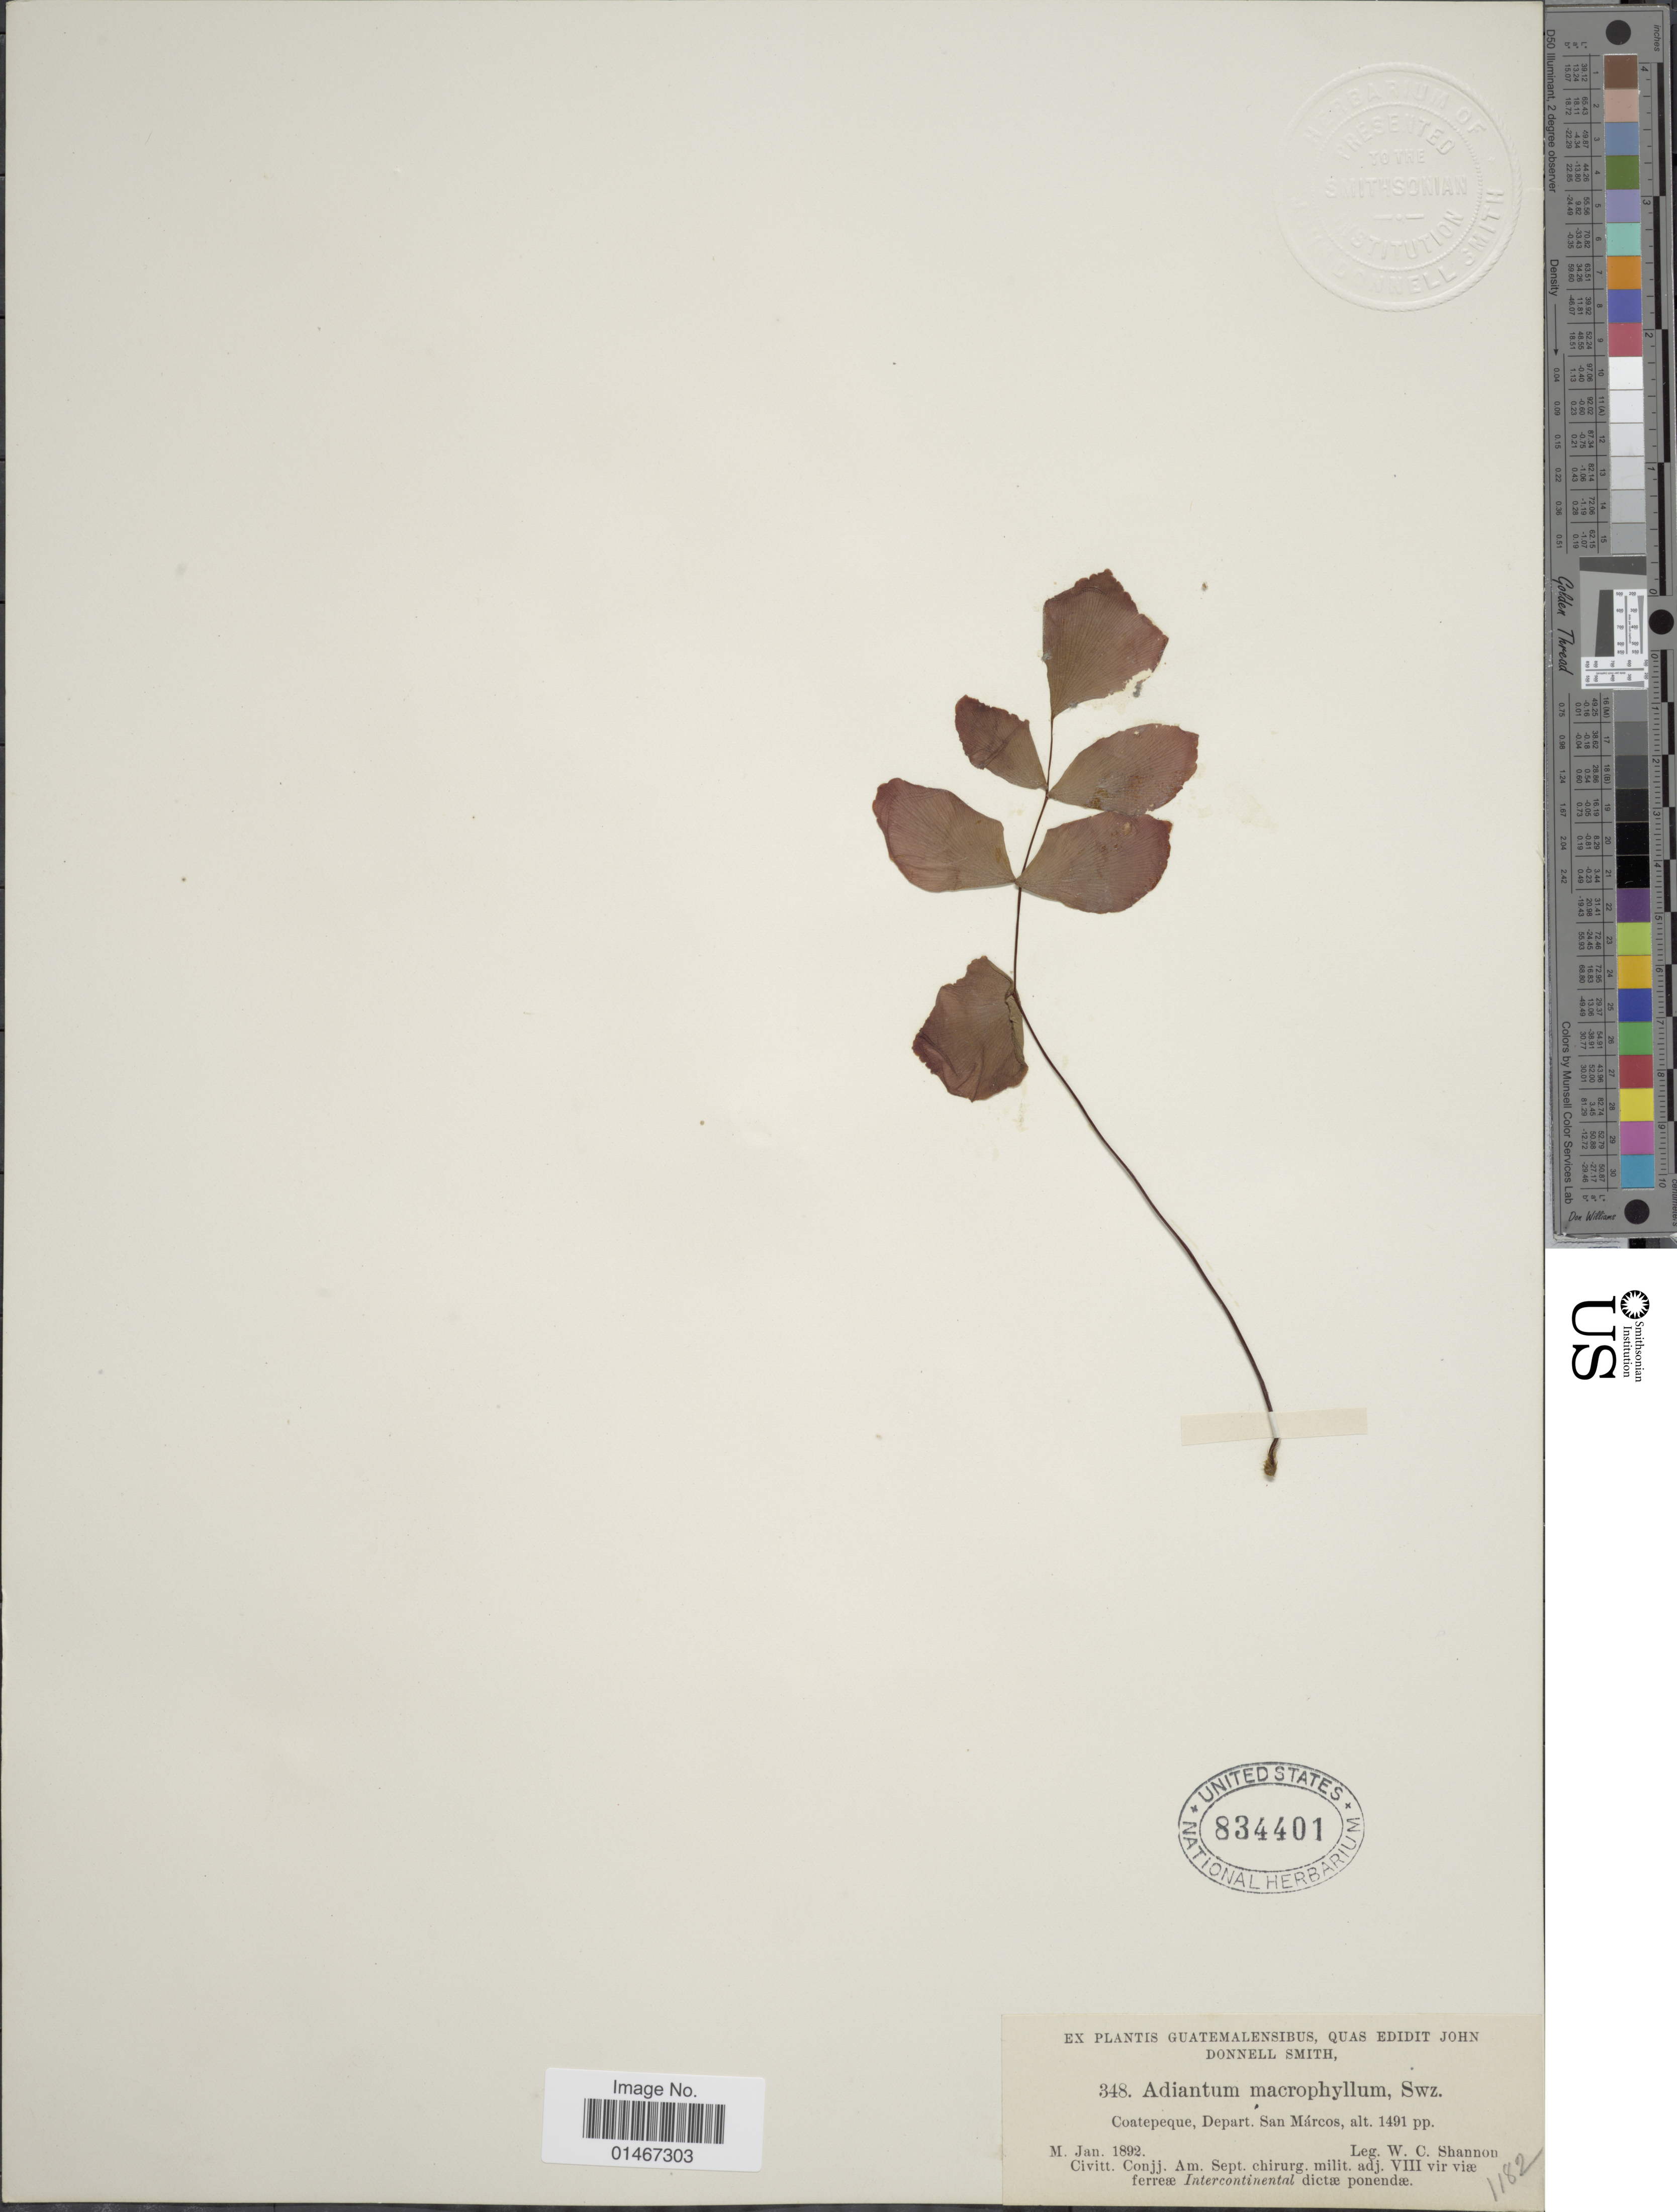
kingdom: Plantae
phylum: Tracheophyta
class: Polypodiopsida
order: Polypodiales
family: Pteridaceae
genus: Adiantum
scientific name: Adiantum macrophyllum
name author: Sw.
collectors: W. C. Shannon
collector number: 348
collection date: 1892-01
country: Guatemala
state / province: San Marcos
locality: Coatepeque, Depart. San Marcos.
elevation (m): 454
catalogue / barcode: US 834401